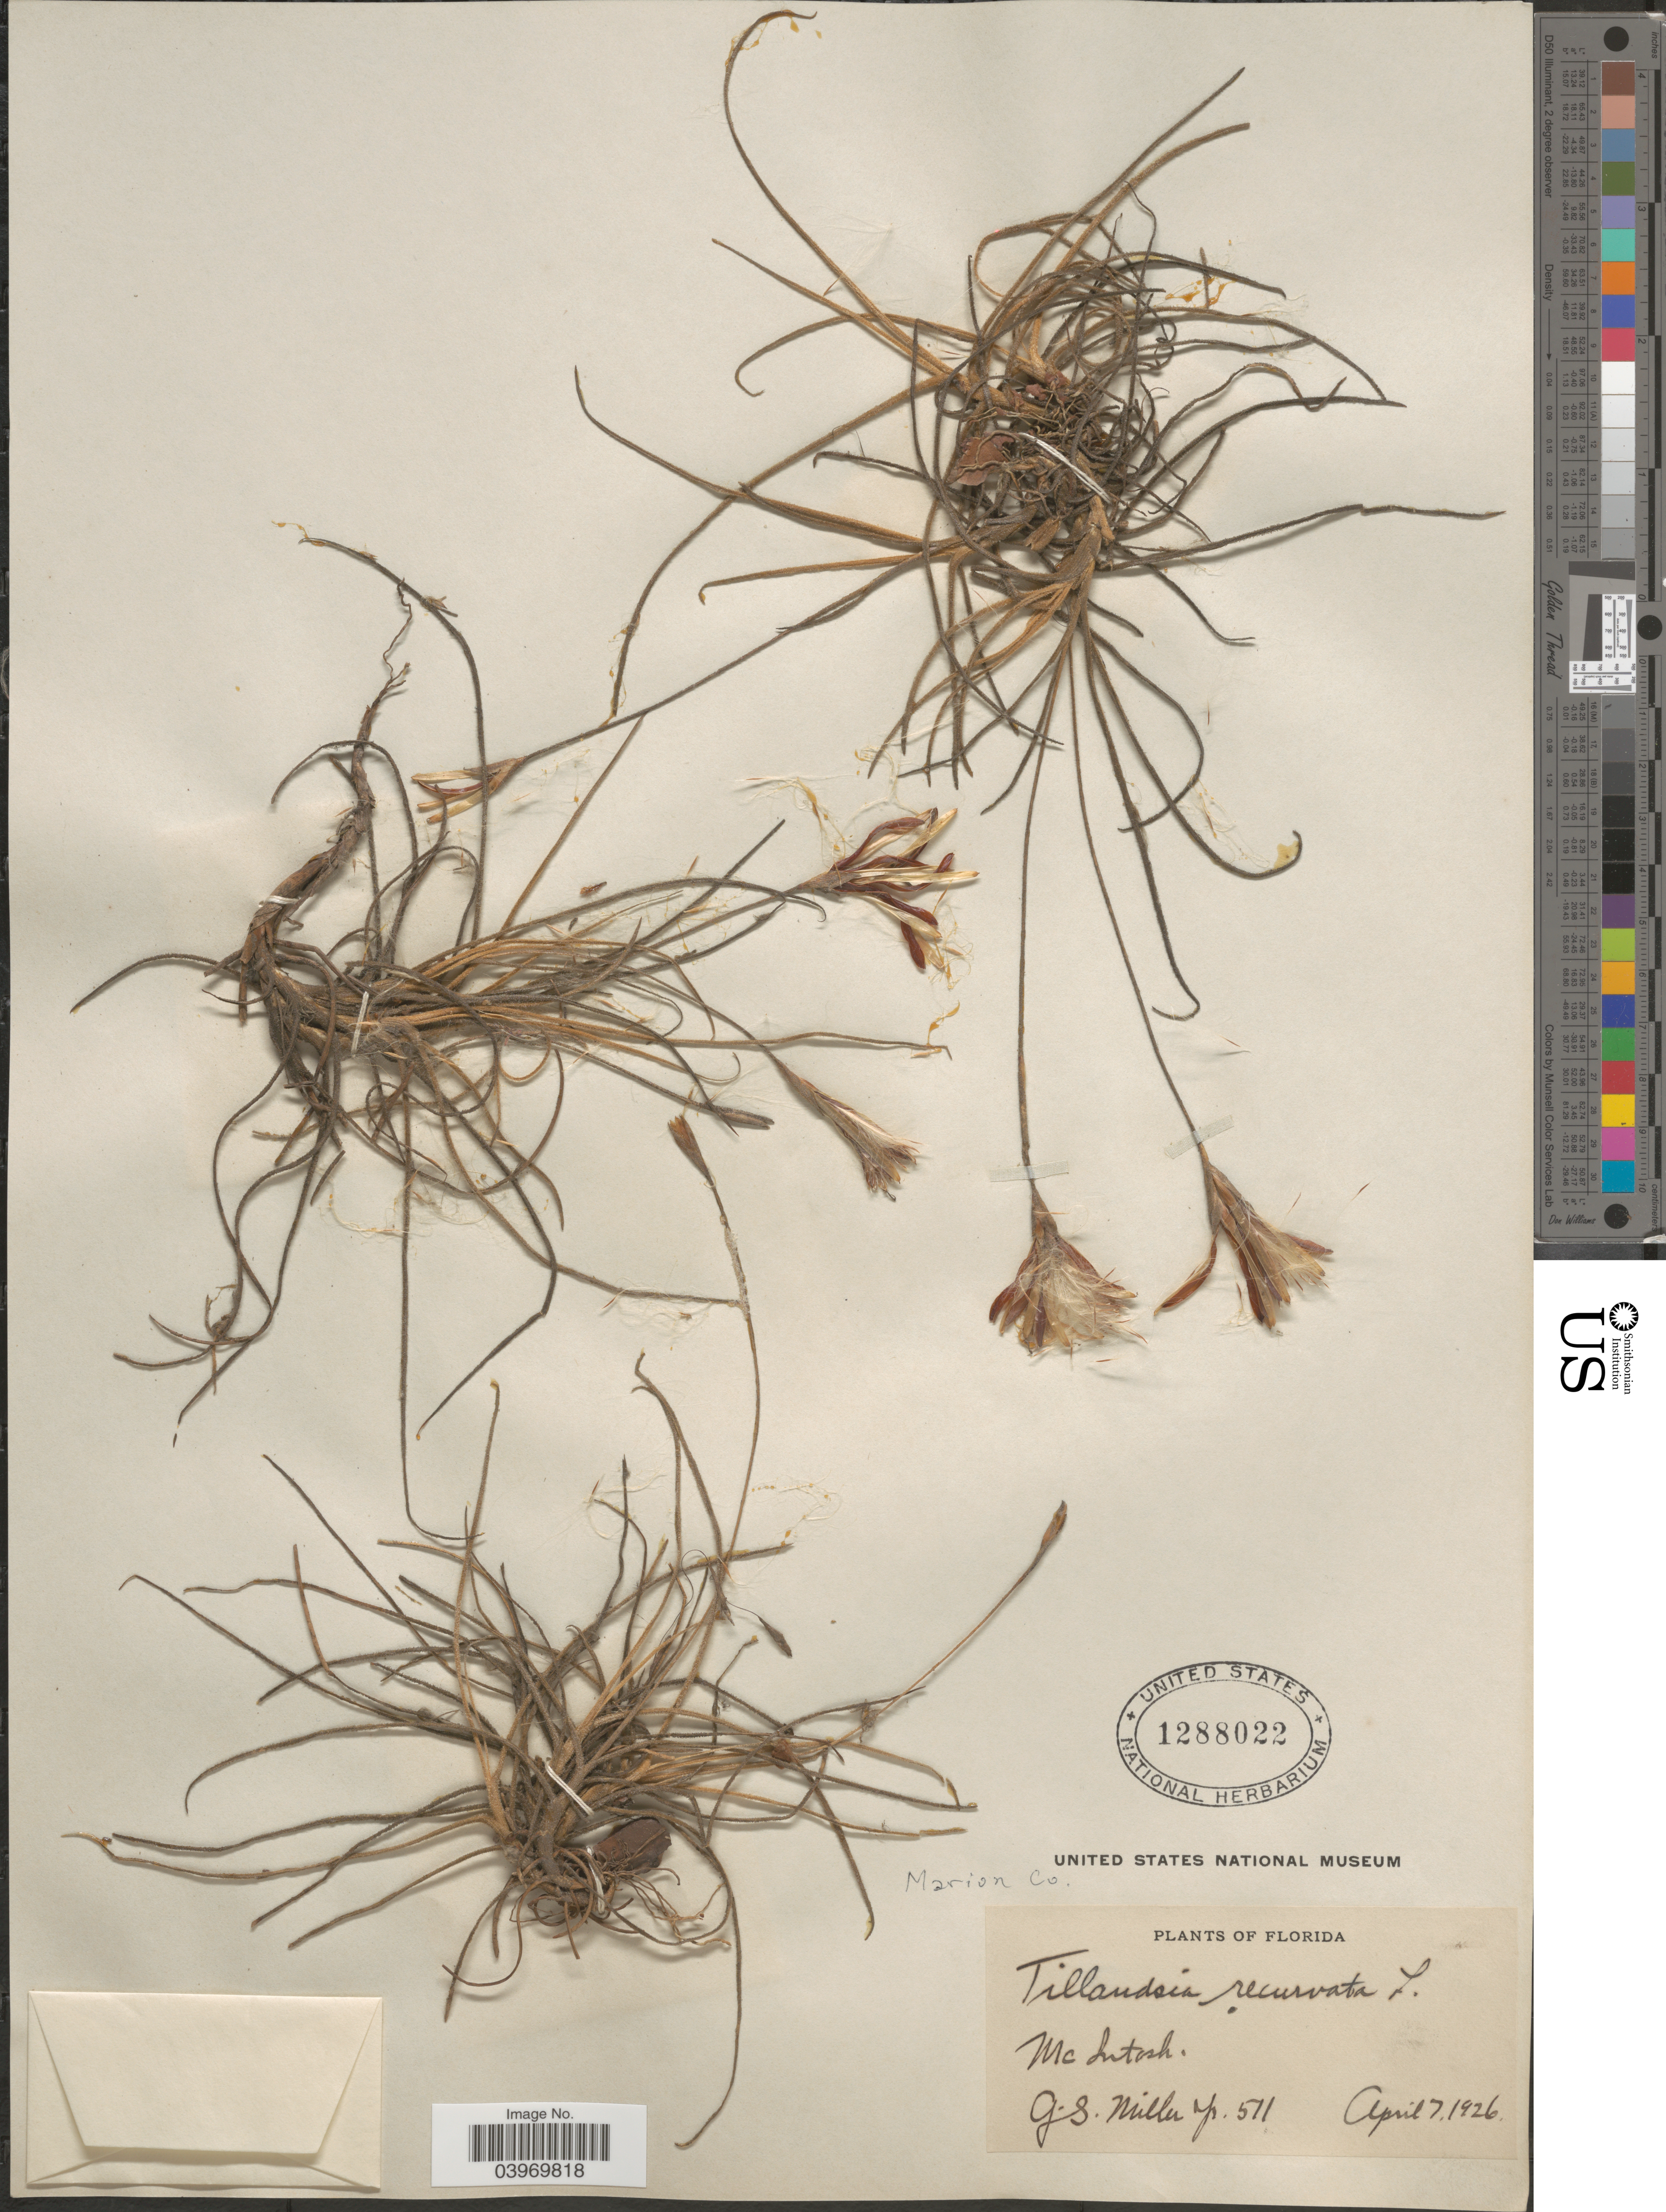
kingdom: Plantae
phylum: Tracheophyta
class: Liliopsida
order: Poales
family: Bromeliaceae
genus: Tillandsia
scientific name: Tillandsia recurvata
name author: L.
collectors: G. S. Miller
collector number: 511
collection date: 1926-04-07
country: United States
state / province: Florida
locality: Marion Co. McIntosh.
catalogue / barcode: US 1288022